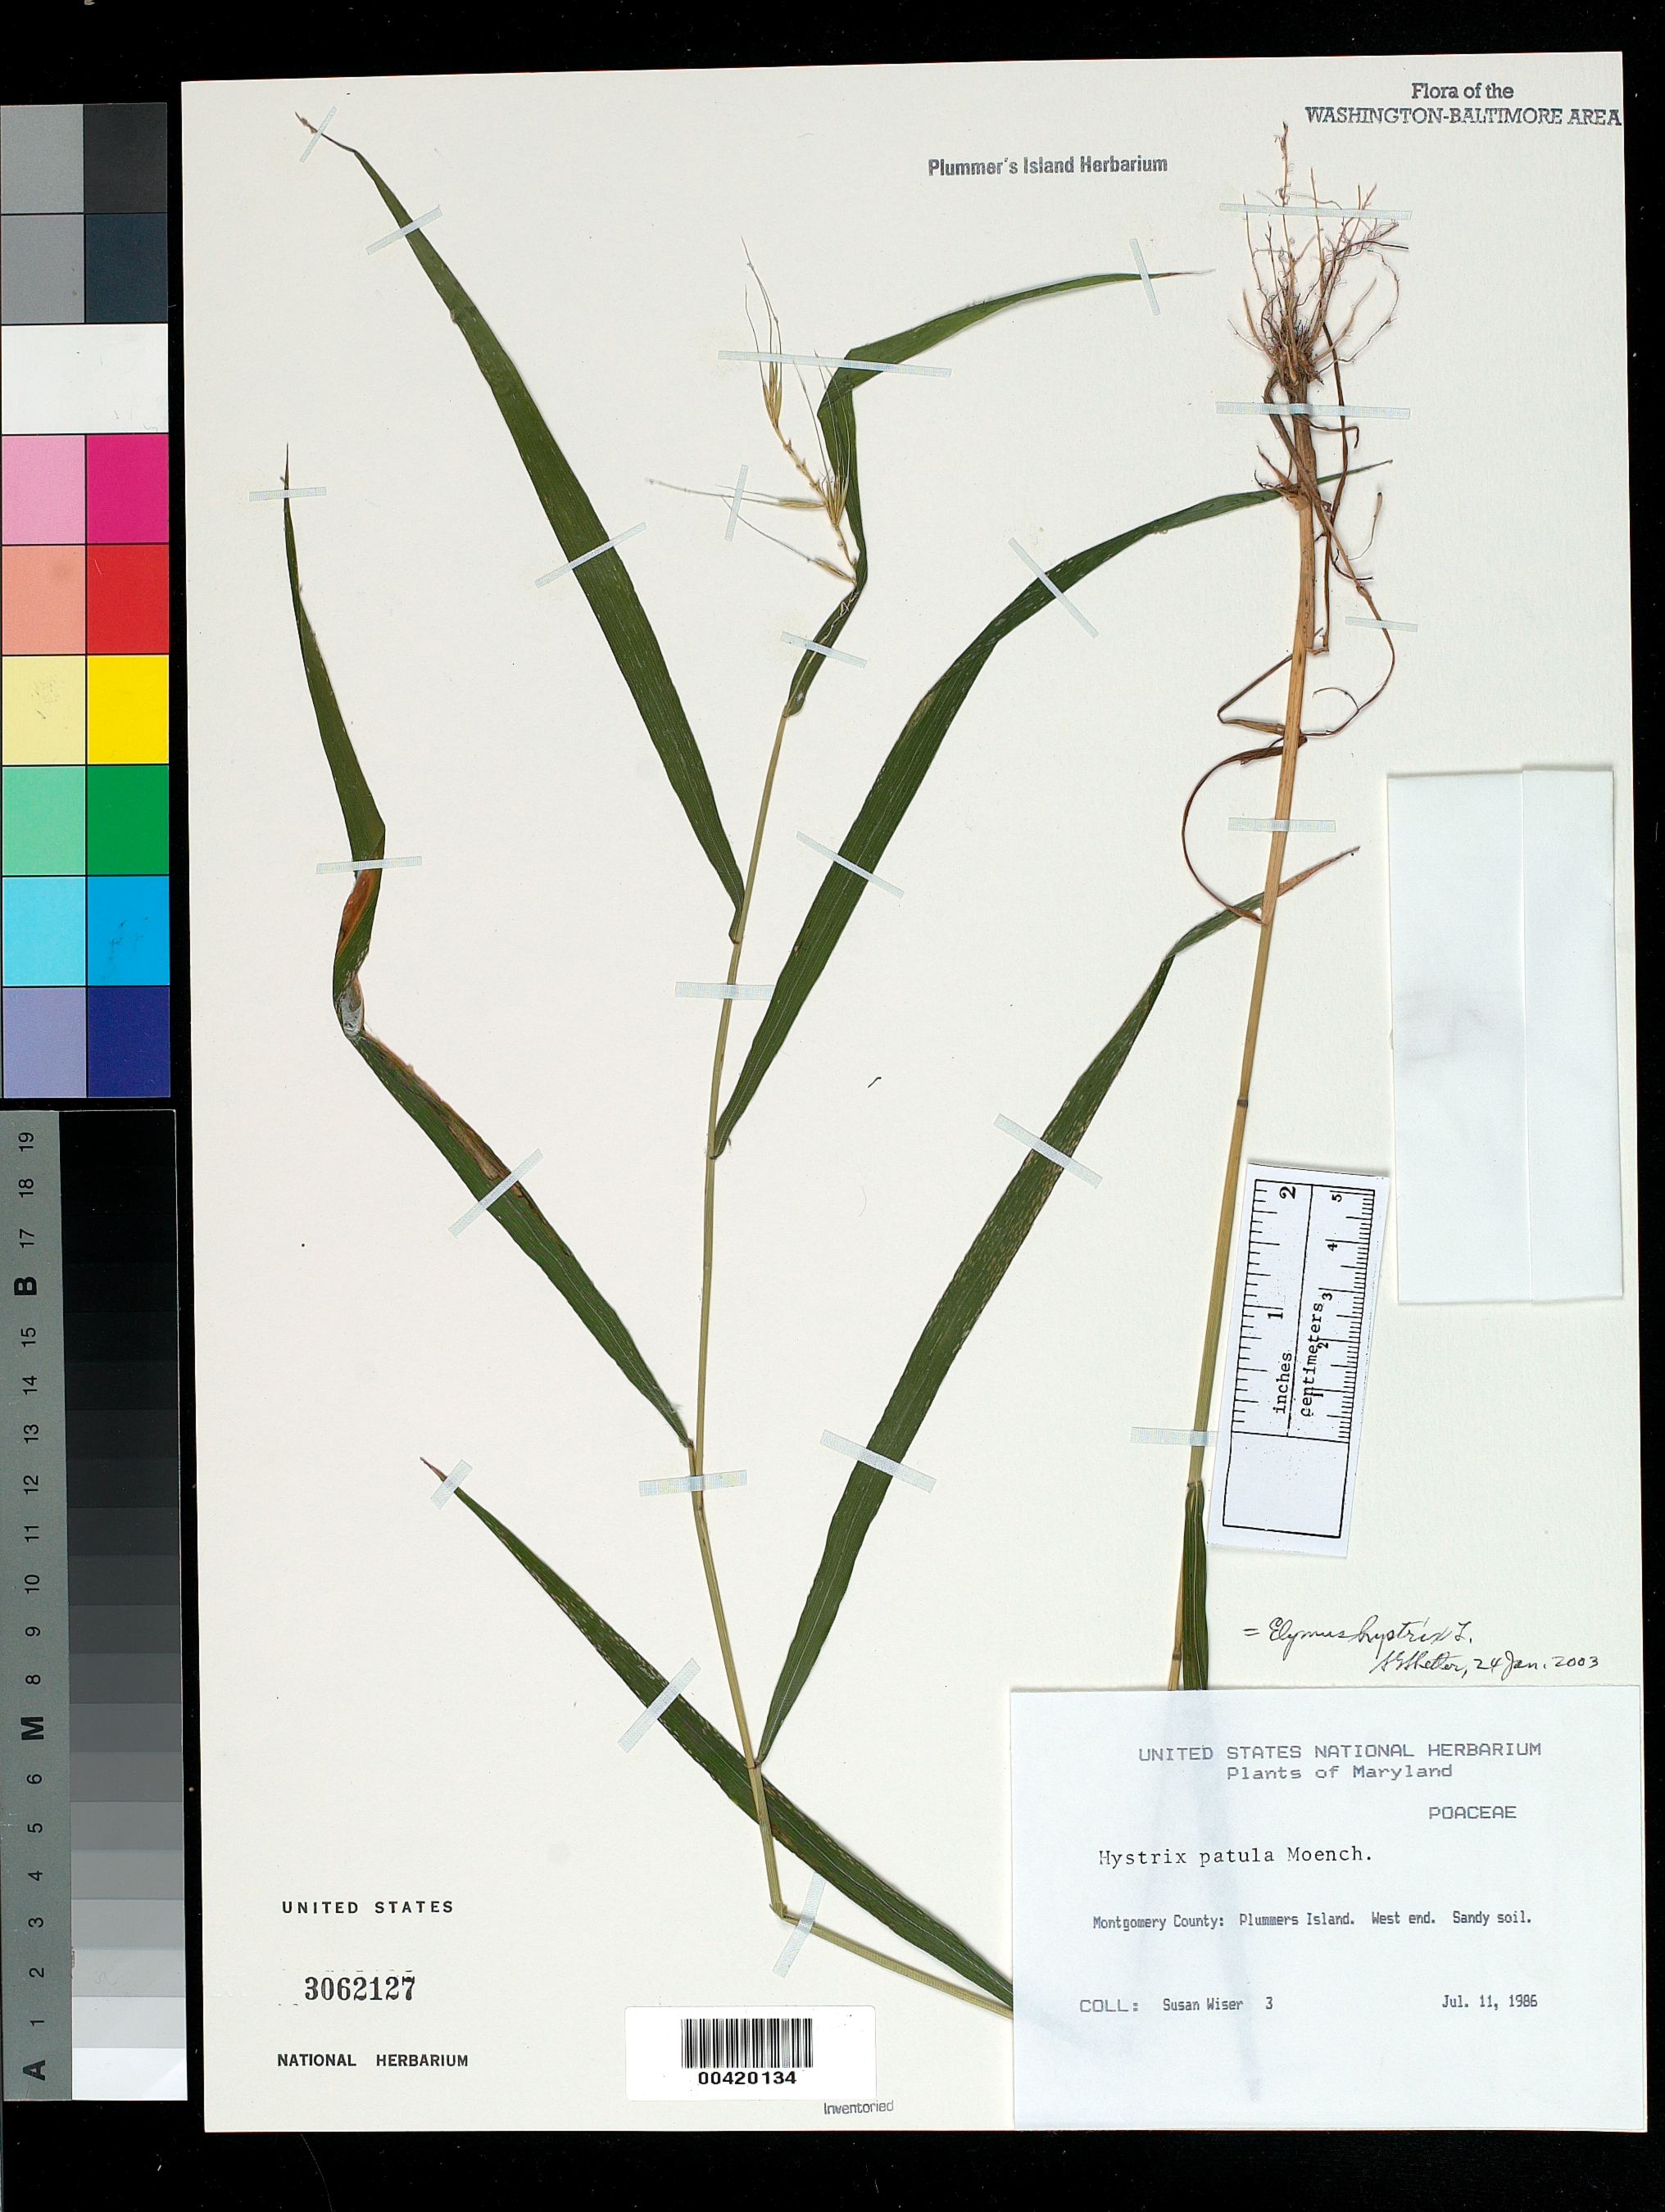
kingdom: Plantae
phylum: Tracheophyta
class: Liliopsida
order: Poales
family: Poaceae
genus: Elymus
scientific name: Elymus hystrix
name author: L.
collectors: S. Wiser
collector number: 3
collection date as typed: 11 Jul 1986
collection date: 1986-07-11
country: United States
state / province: Maryland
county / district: Montgomery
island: Plummers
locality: Plummer's Island; west end C. & O. Canal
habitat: Sandy soil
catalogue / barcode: US 3062127